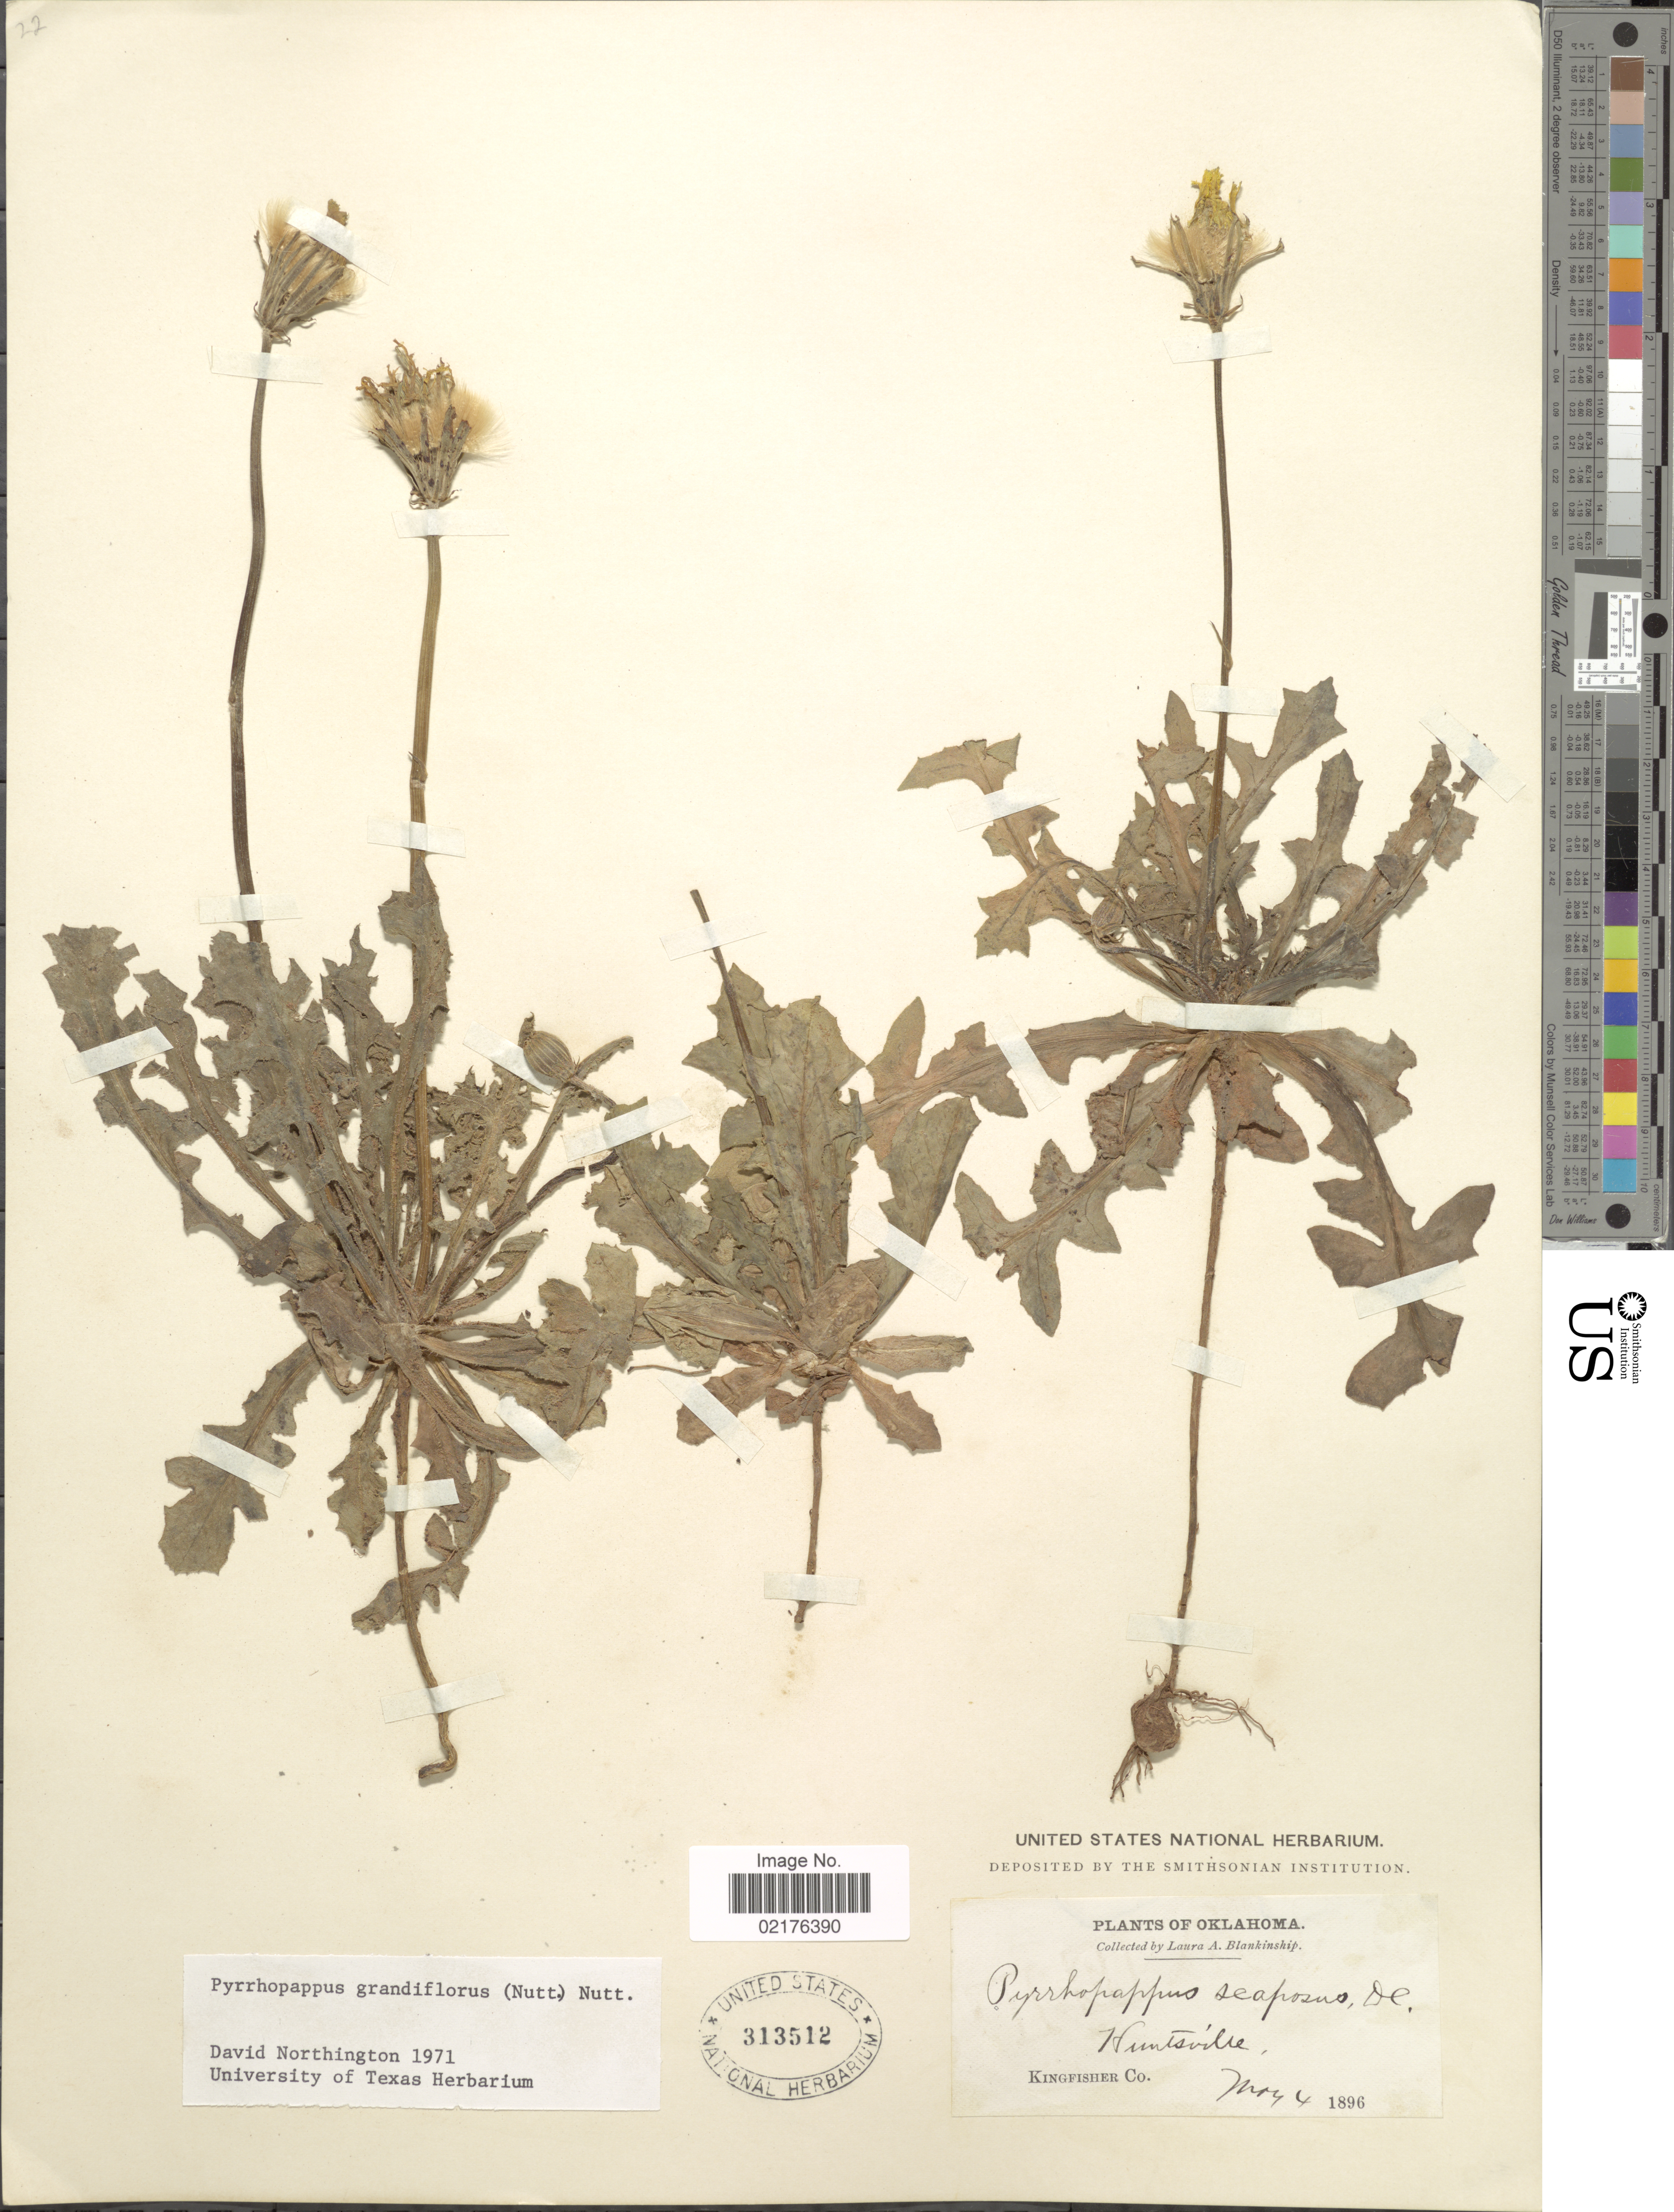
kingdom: Plantae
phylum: Tracheophyta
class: Magnoliopsida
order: Asterales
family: Asteraceae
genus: Pyrrhopappus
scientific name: Pyrrhopappus grandiflorus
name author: (Nutt.) Nutt.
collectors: L. A. Blankinship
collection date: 1896-05-04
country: United States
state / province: Oklahoma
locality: Huntsville, Kingfisher Co.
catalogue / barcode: US 313512